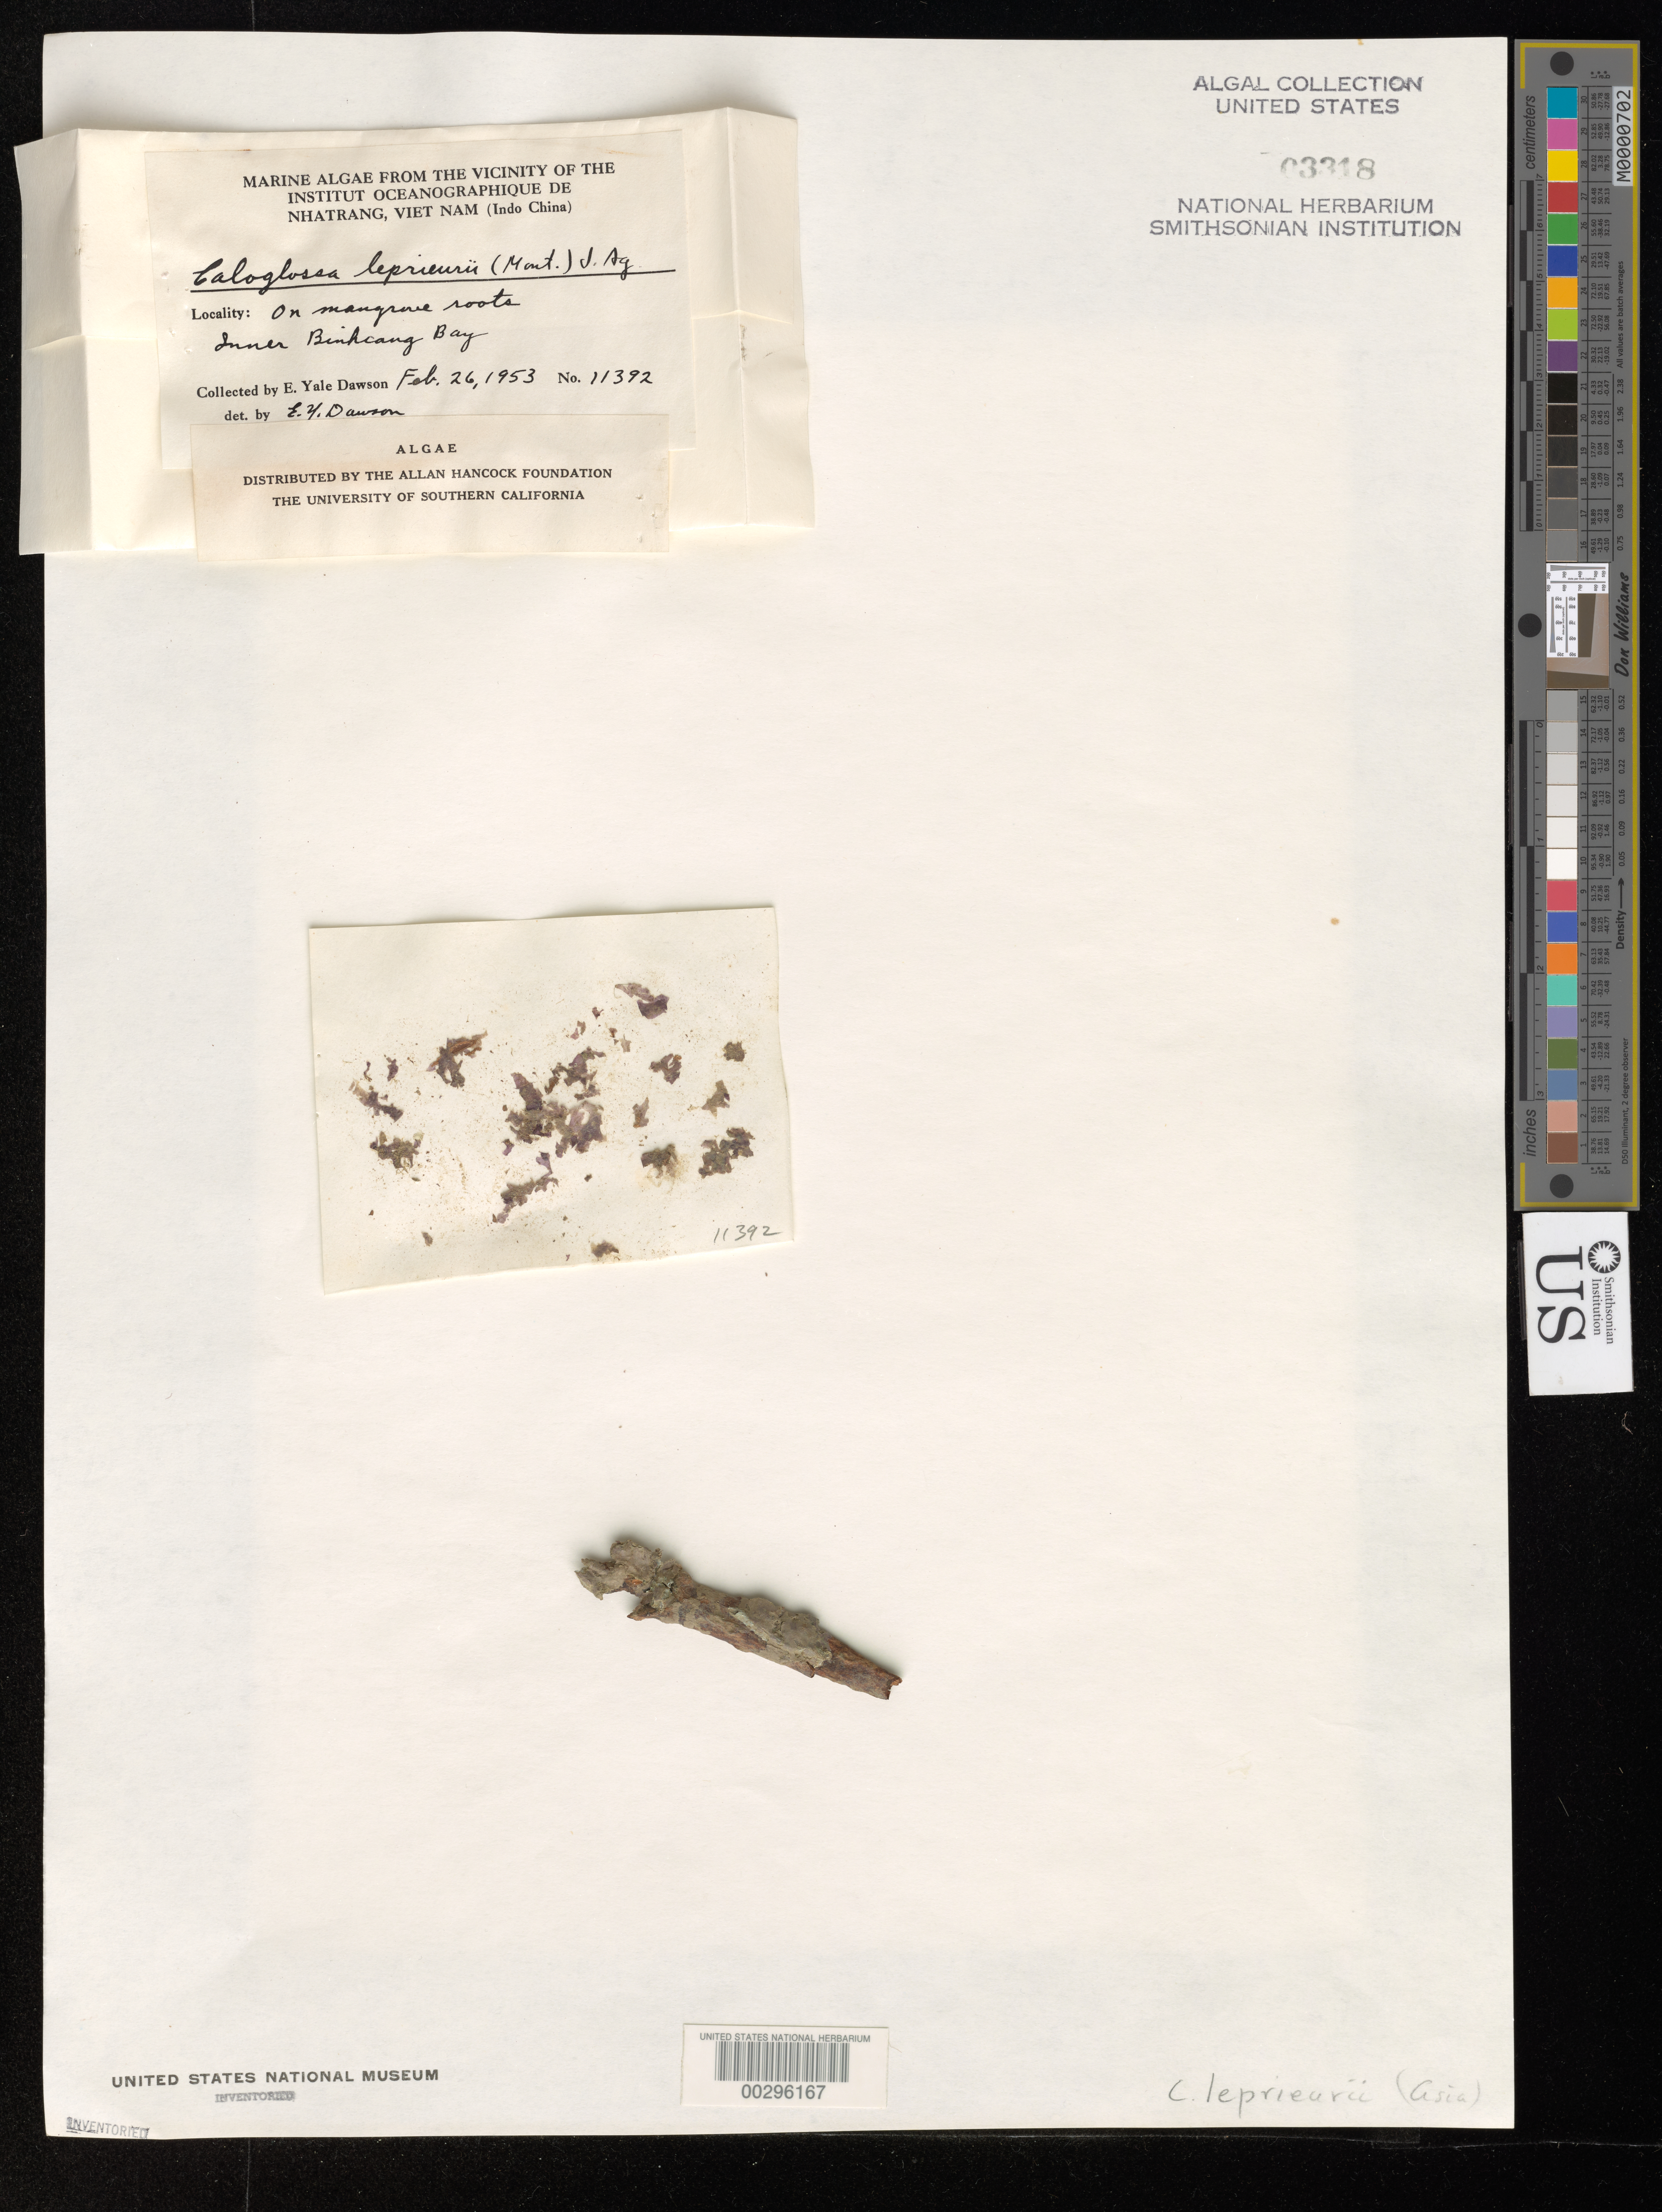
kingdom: Plantae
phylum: Rhodophyta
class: Florideophyceae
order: Ceramiales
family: Delesseriaceae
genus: Caloglossa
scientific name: Caloglossa leprieurii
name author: (Mont.) G. Martens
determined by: Dawson, E. Y.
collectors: E. Y. Dawson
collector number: EYD 11392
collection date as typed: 26 Feb 1953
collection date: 1953-02-26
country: Vietnam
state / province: Phu Khanh Province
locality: Inner Binhcang Bay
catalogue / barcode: US 3318